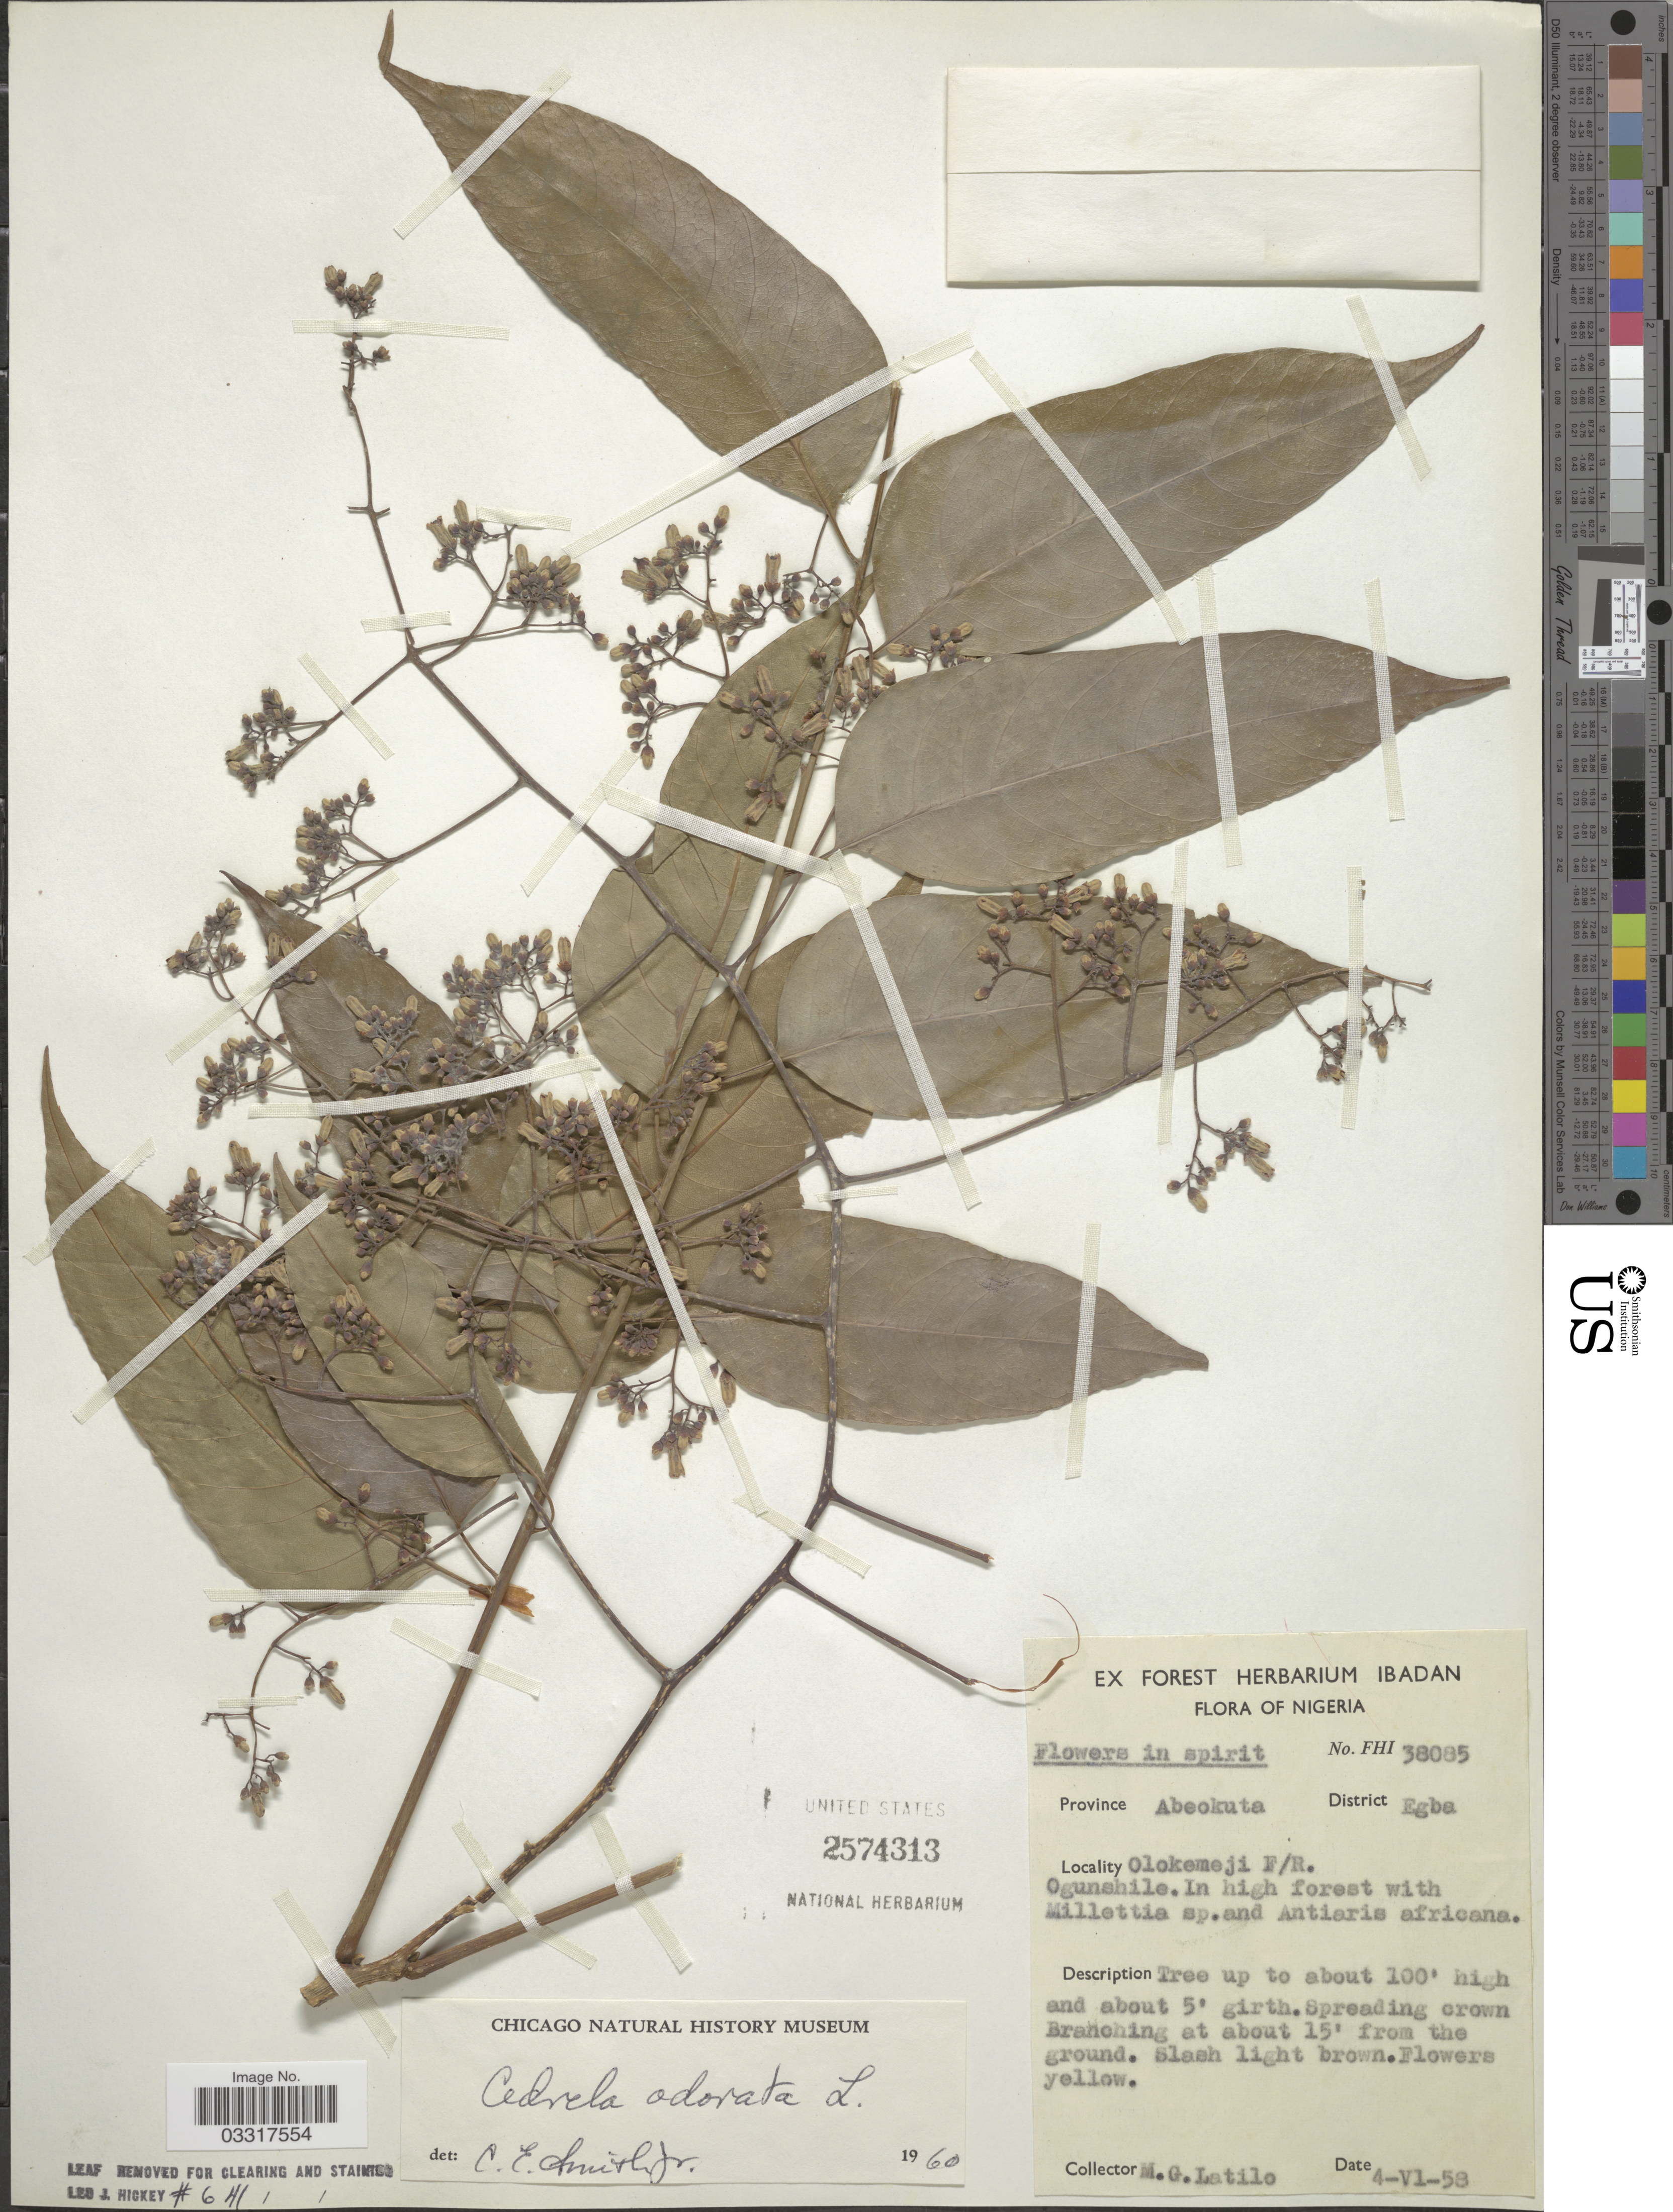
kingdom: Plantae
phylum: Tracheophyta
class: Magnoliopsida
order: Sapindales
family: Meliaceae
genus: Cedrela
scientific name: Cedrela odorata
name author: L.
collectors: M. Latilo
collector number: FHI38085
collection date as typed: Transcribed d/m/y: 4/6/58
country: Nigeria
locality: Province Abeokuta. District Egba. Olokemeji F/R. Ogunshile. In high forest with Millettia sp.and Antiaris africana.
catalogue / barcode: US 2574313